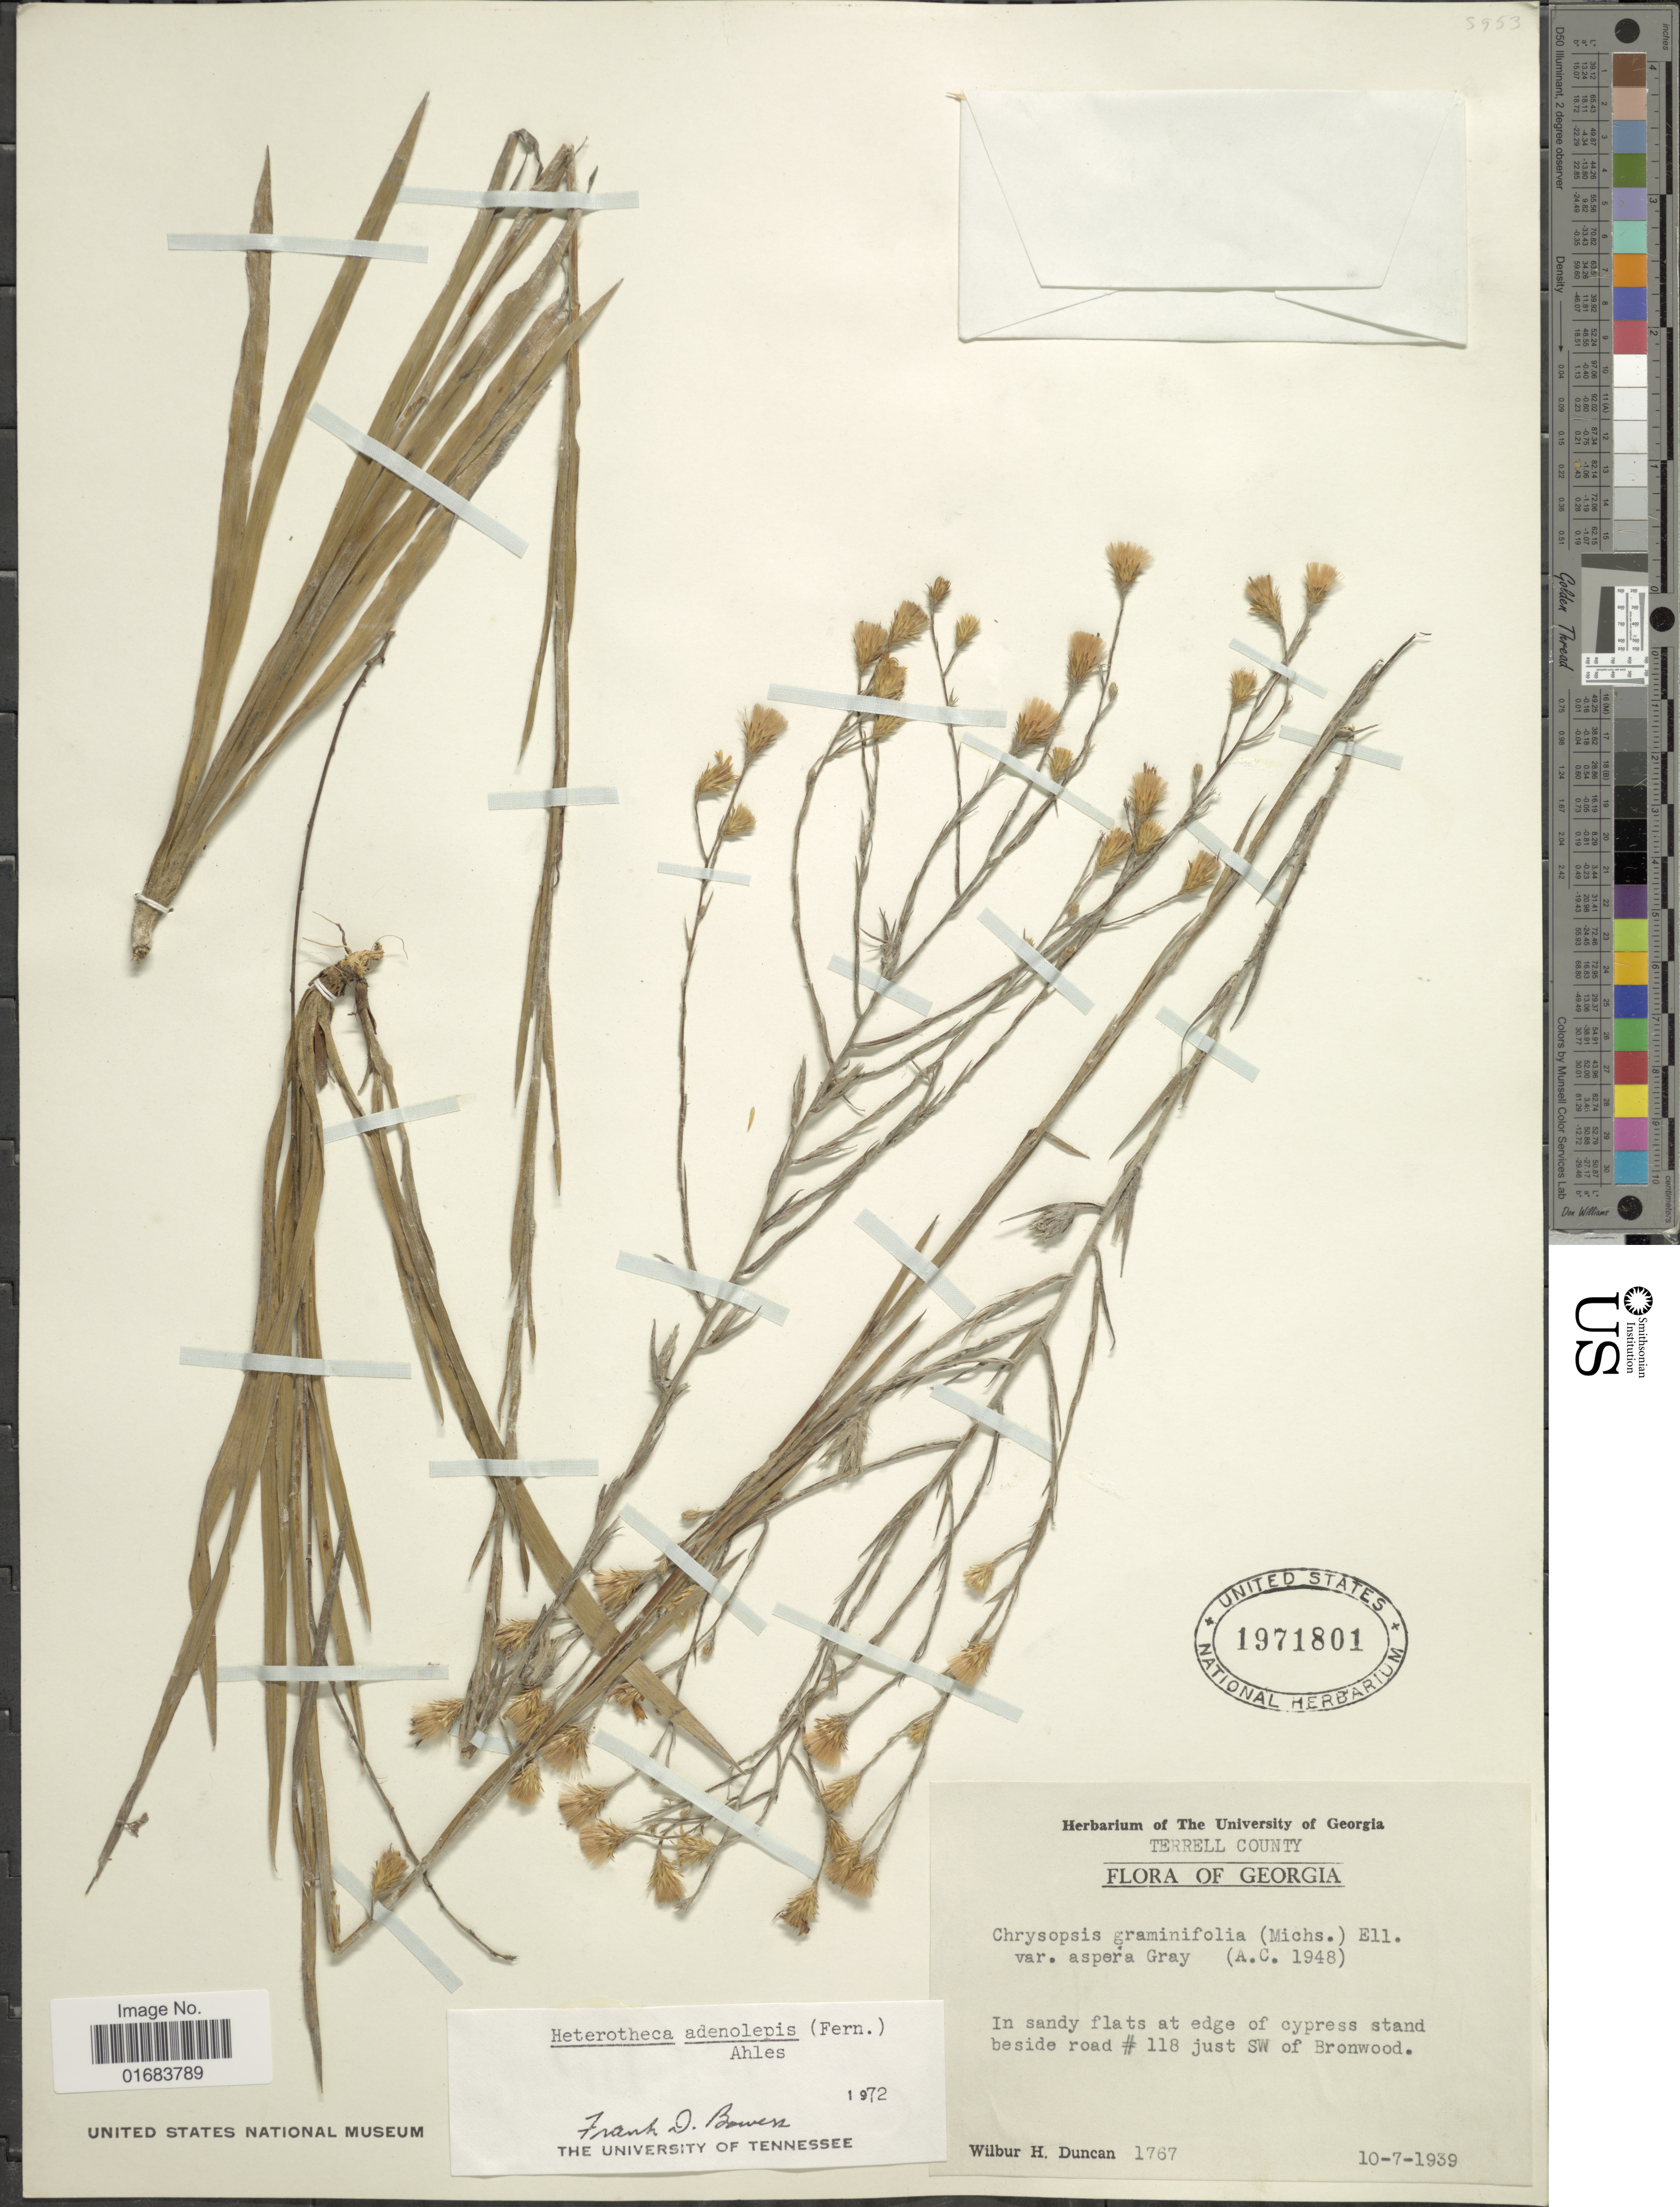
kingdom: Plantae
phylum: Tracheophyta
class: Magnoliopsida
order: Asterales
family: Asteraceae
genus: Pityopsis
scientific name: Pityopsis adenolepis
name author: (Fernald) Semple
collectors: W. H. Duncan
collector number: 1767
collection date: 1939-10-07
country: United States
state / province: Georgia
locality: Terrel County, at edge of cypress stand beside road #118 just SW of Bronwood.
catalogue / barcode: US 1971801